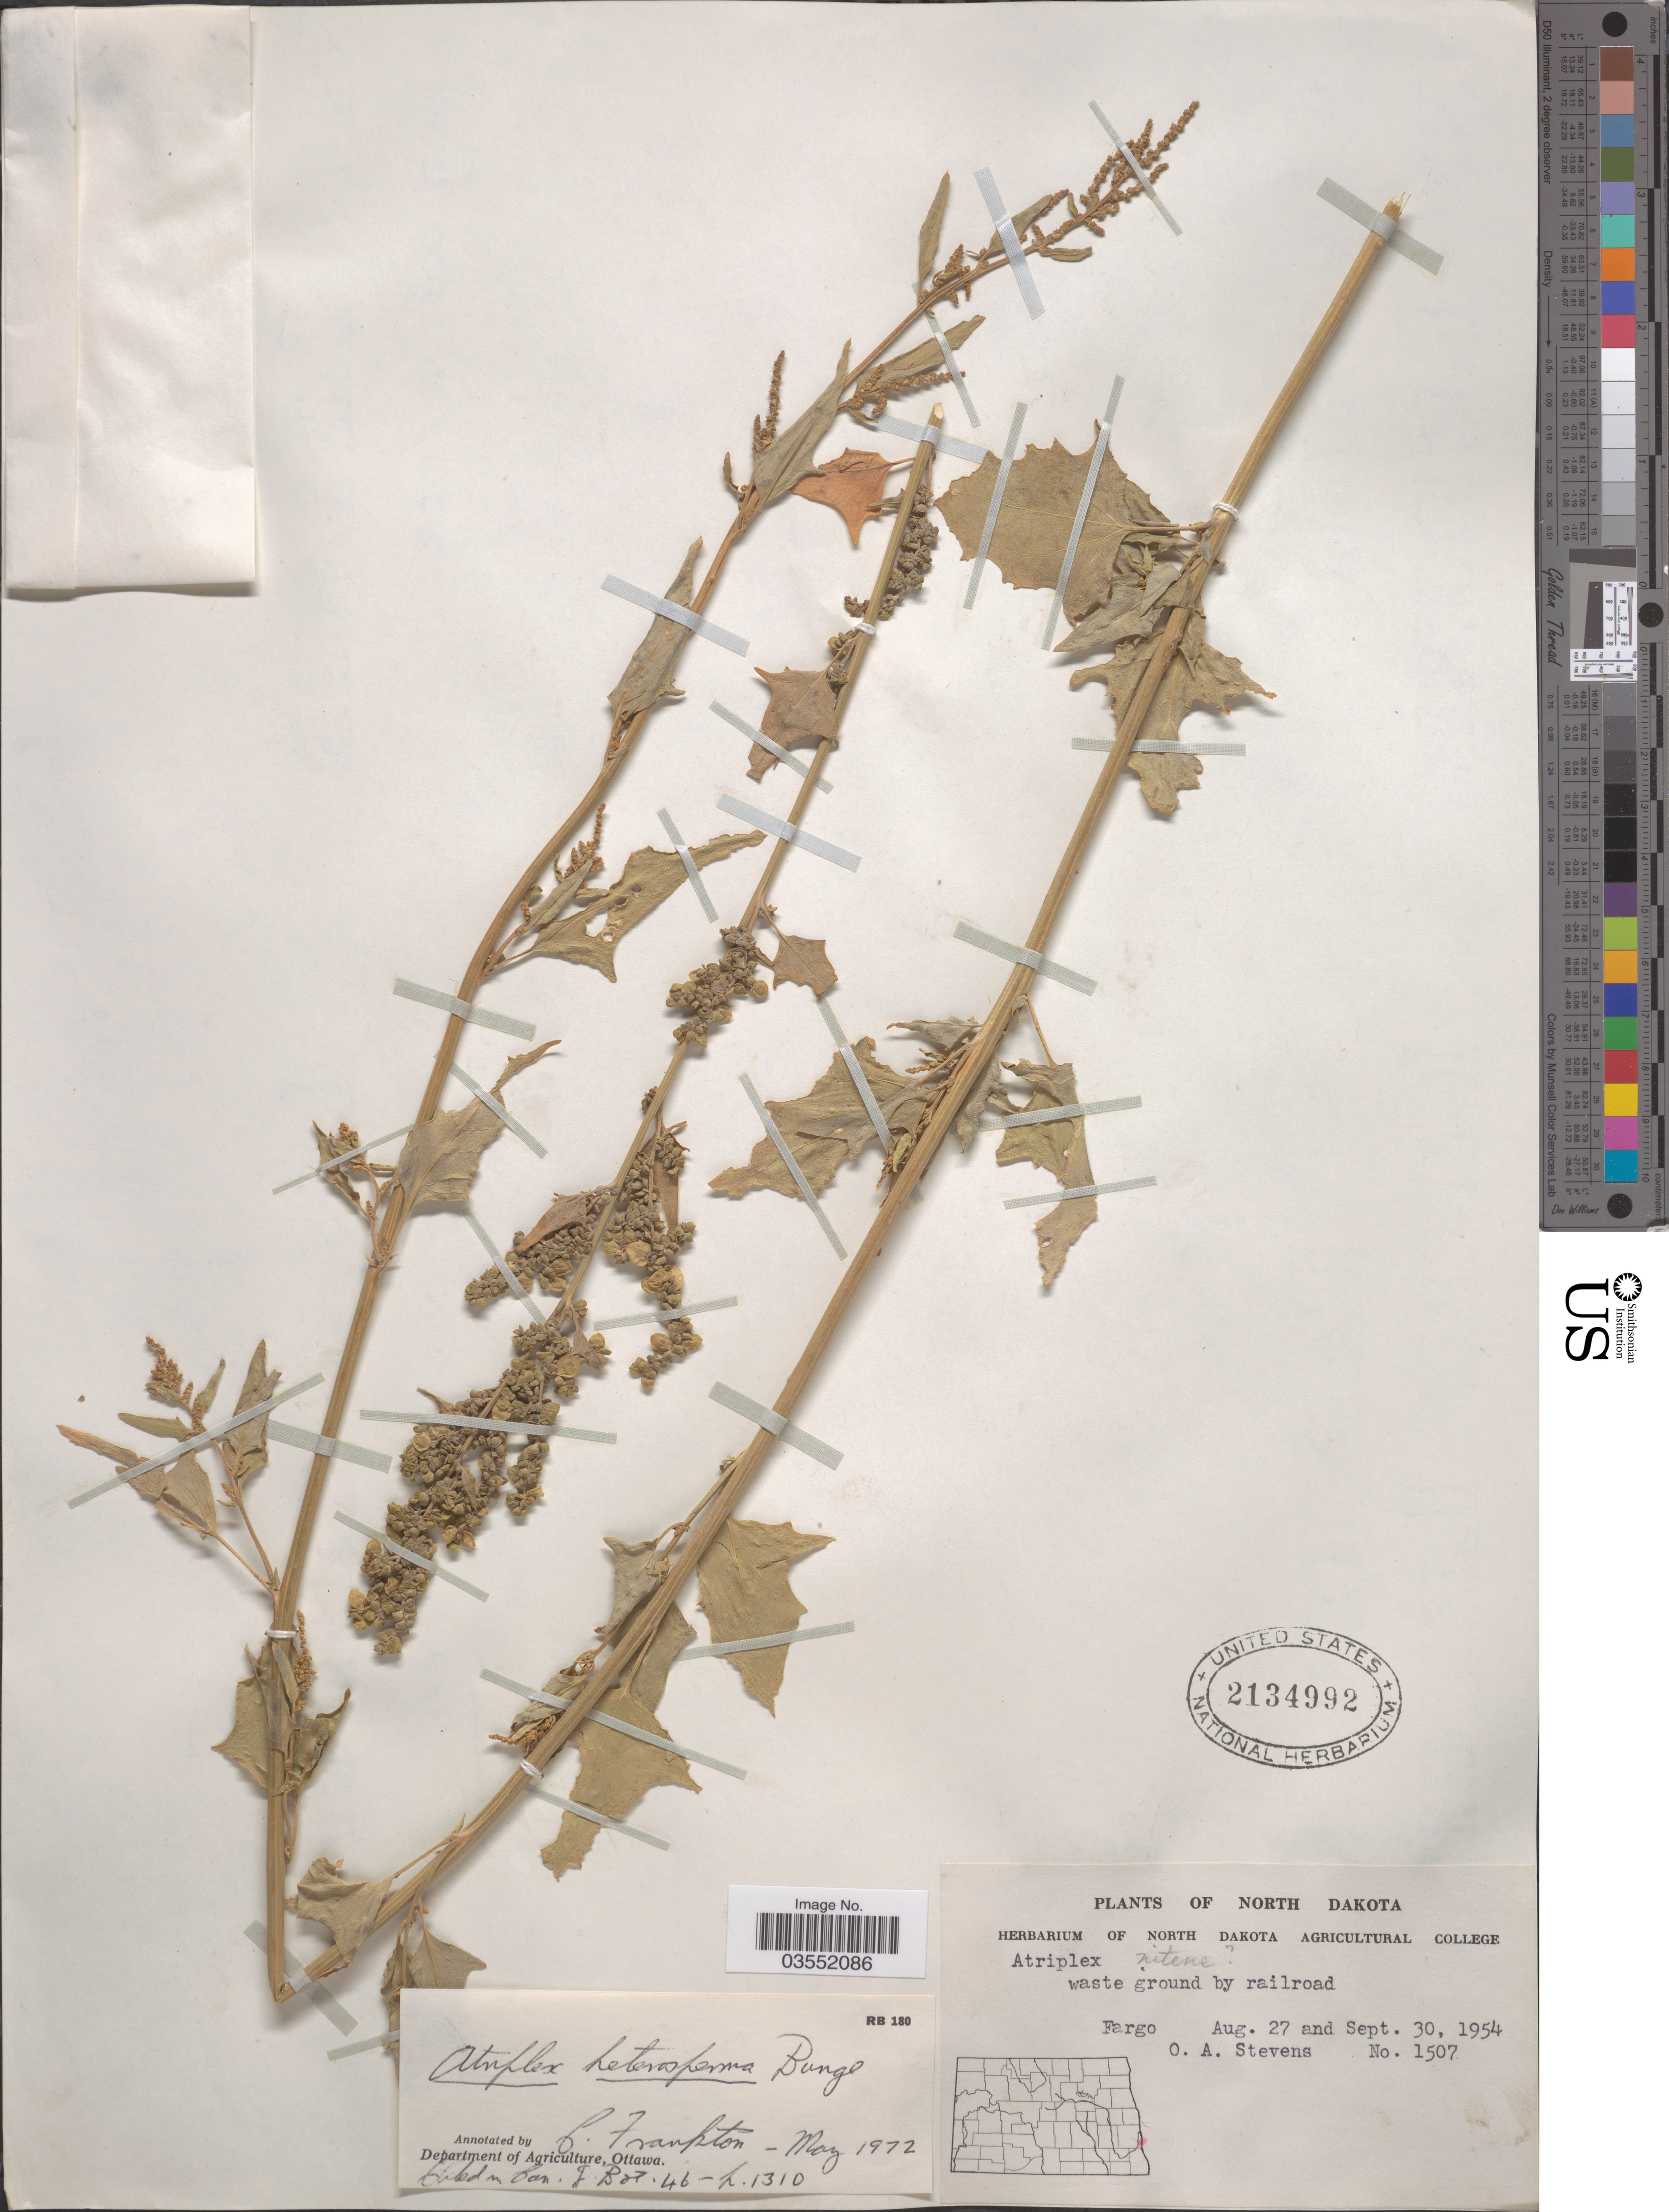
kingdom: Plantae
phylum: Tracheophyta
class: Magnoliopsida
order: Caryophyllales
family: Amaranthaceae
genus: Atriplex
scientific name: Atriplex heterosperma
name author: Bunge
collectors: O. A. Stevens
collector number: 1507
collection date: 1954-08-27/1954-09-30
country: United States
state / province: North Dakota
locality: Waste ground by railroad. Fargo.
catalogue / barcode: US 2134992